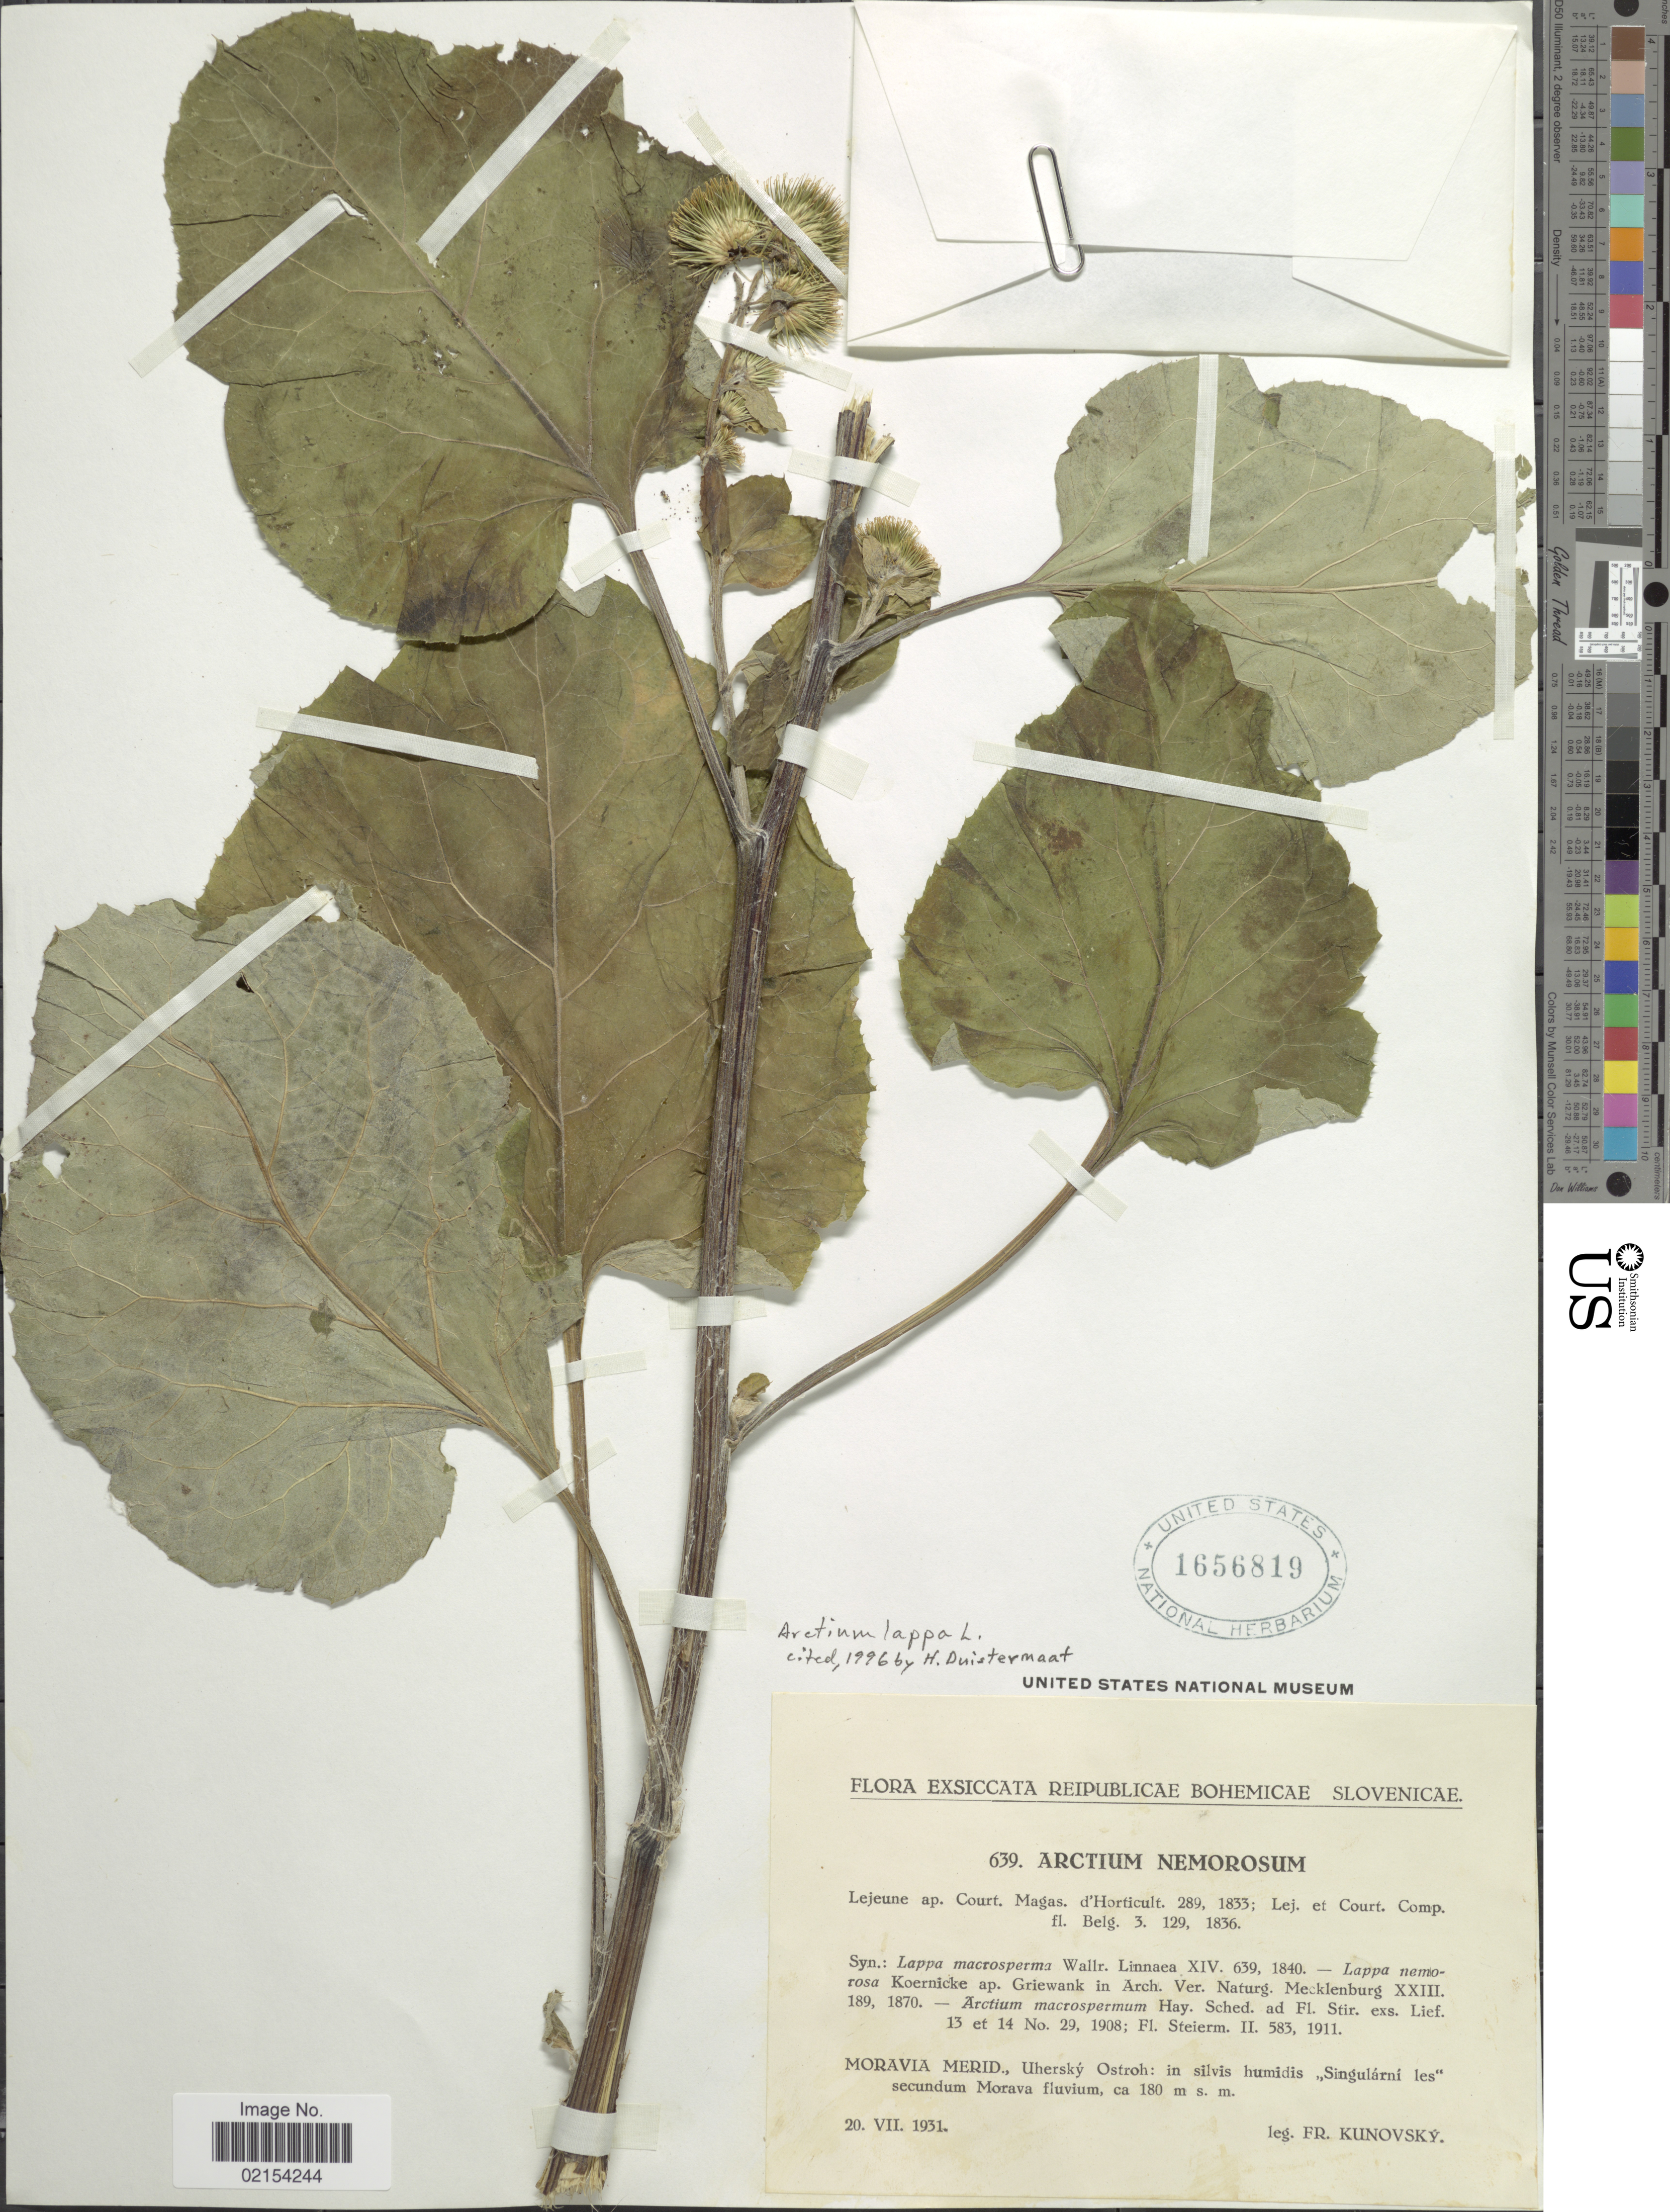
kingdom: Plantae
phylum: Tracheophyta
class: Magnoliopsida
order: Asterales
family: Asteraceae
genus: Arctium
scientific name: Arctium lappa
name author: L.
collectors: F. Kunovsky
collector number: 639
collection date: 1931-07-20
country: Czechia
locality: Moravia merid. Uhersky OstrohL in silvis humide "Singularni les"secundum Morava fluvium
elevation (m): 180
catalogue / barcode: US 1656819